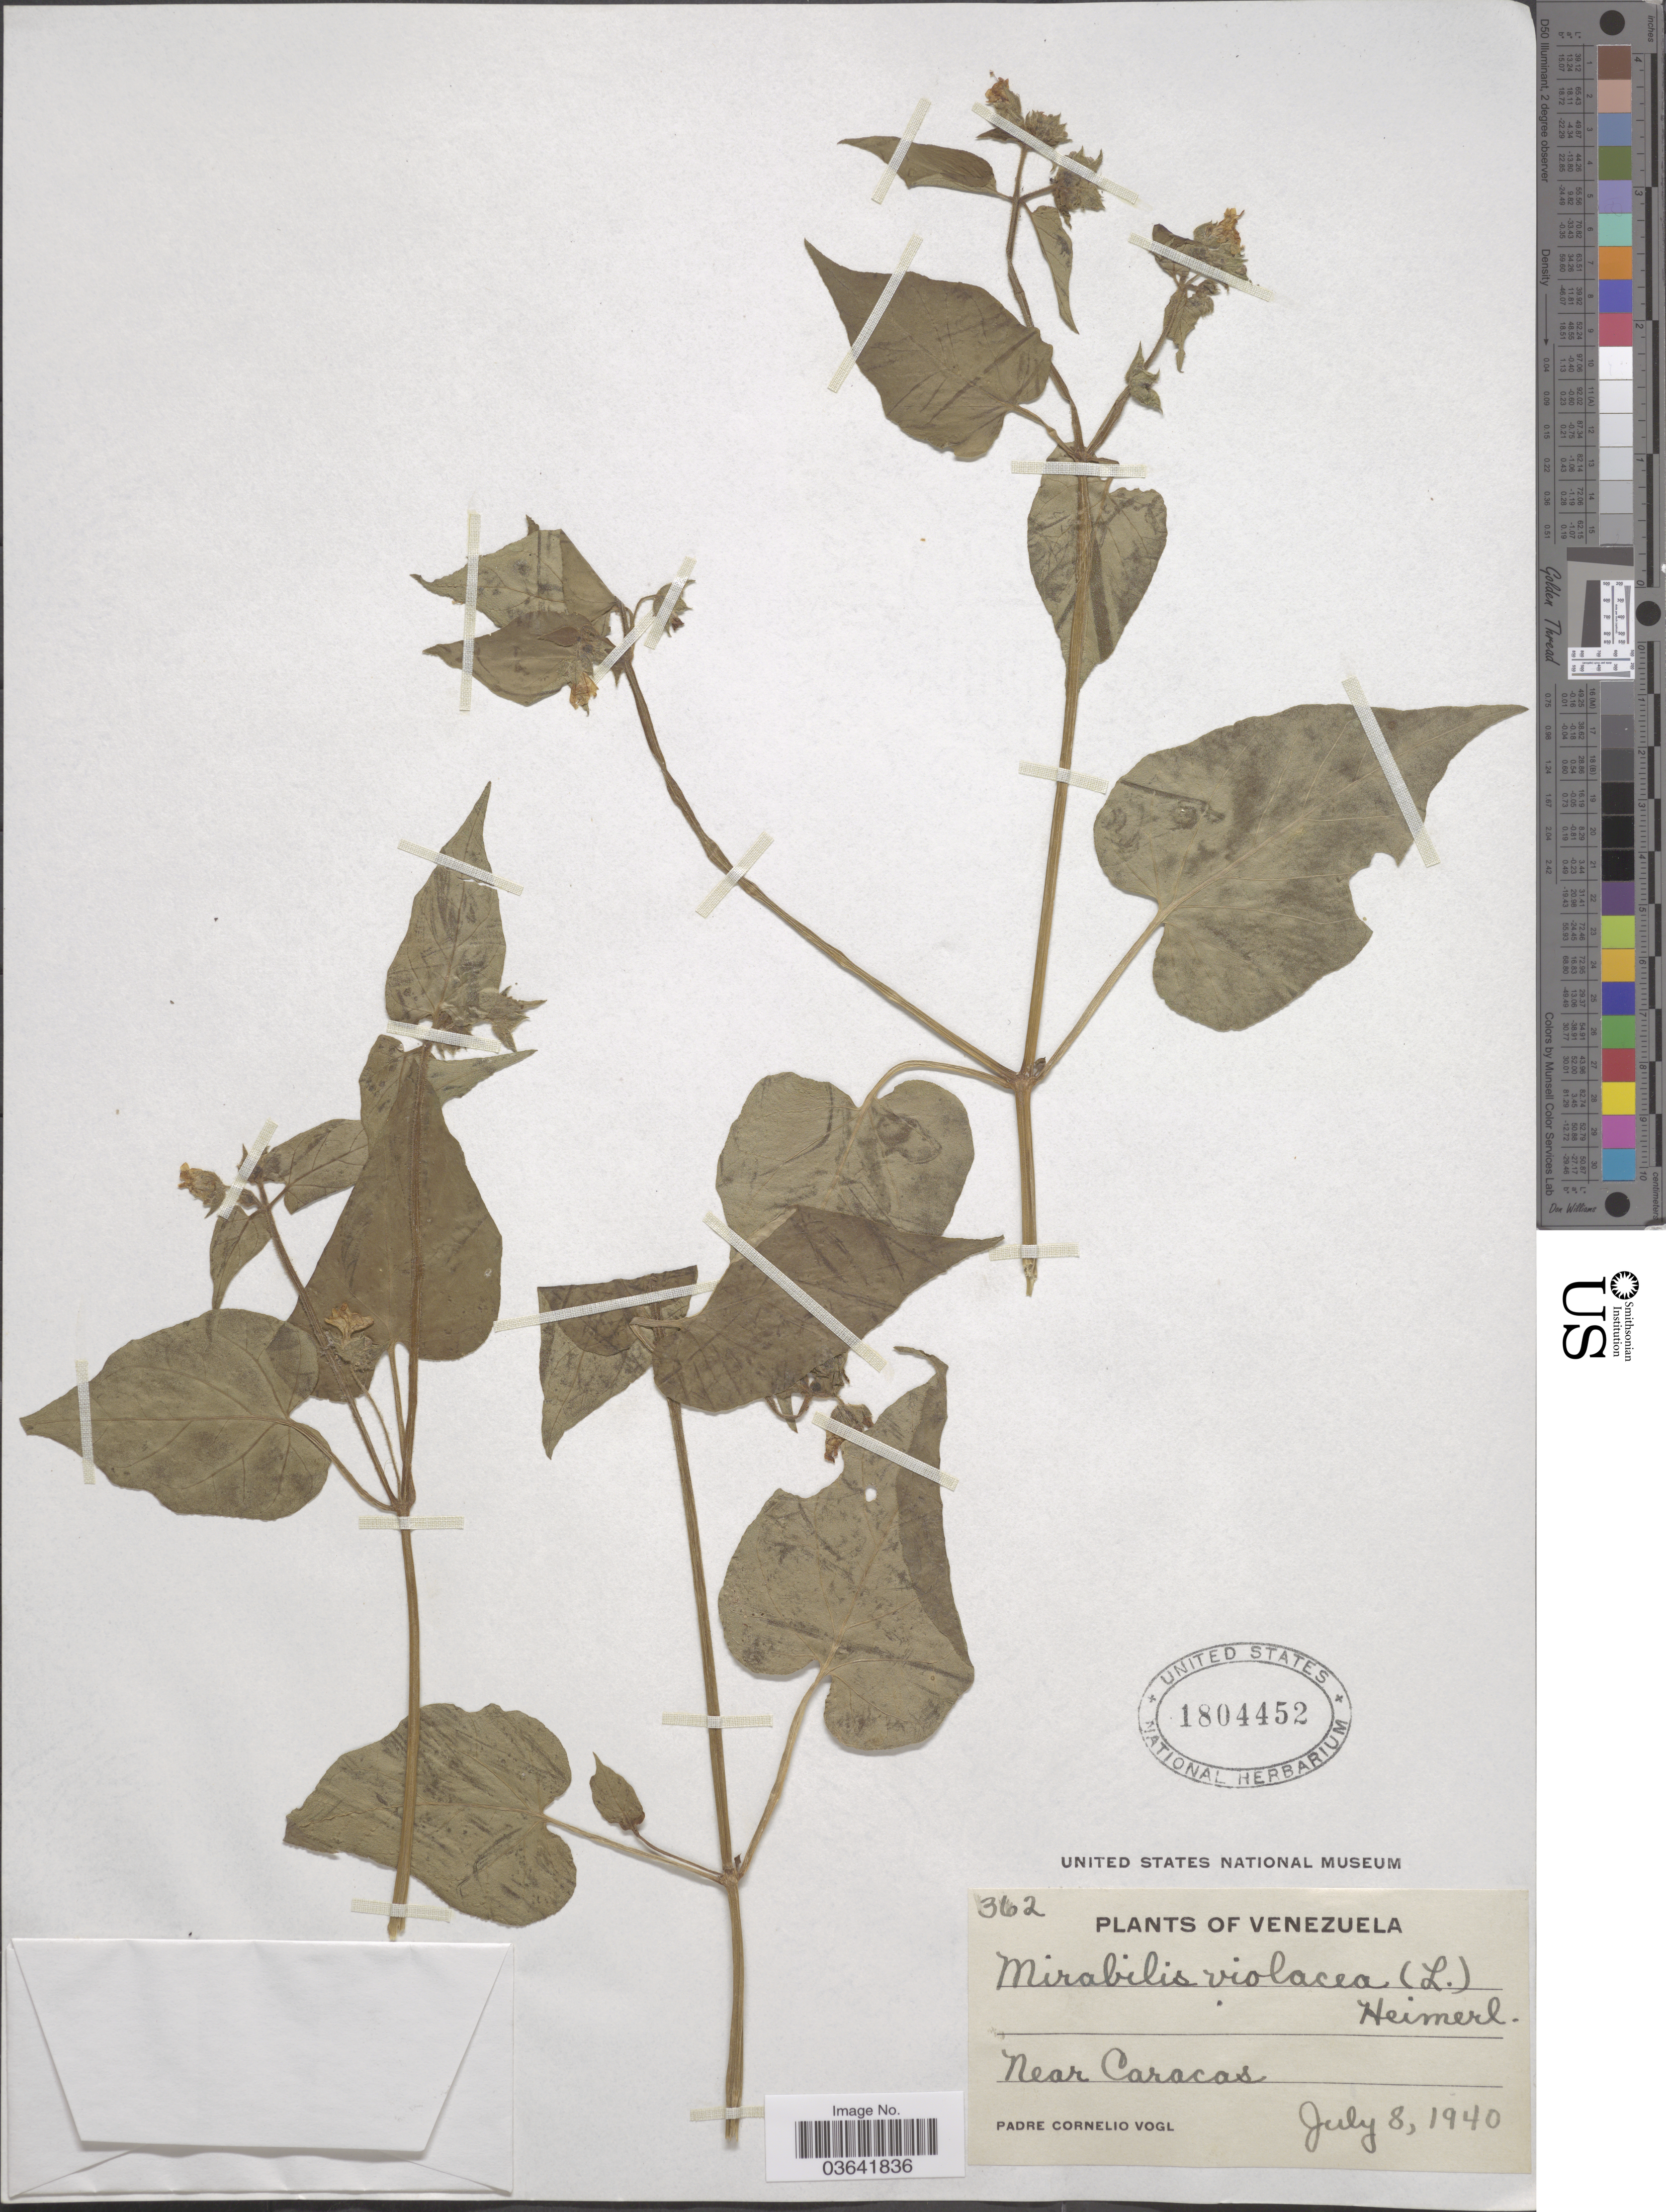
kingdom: Plantae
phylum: Tracheophyta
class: Magnoliopsida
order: Caryophyllales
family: Nyctaginaceae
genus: Mirabilis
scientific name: Mirabilis violacea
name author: (L.) Heimerl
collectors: P. Vogl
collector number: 362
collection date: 1940-07-08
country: Ecuador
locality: Near Caracas.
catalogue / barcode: US 1804452